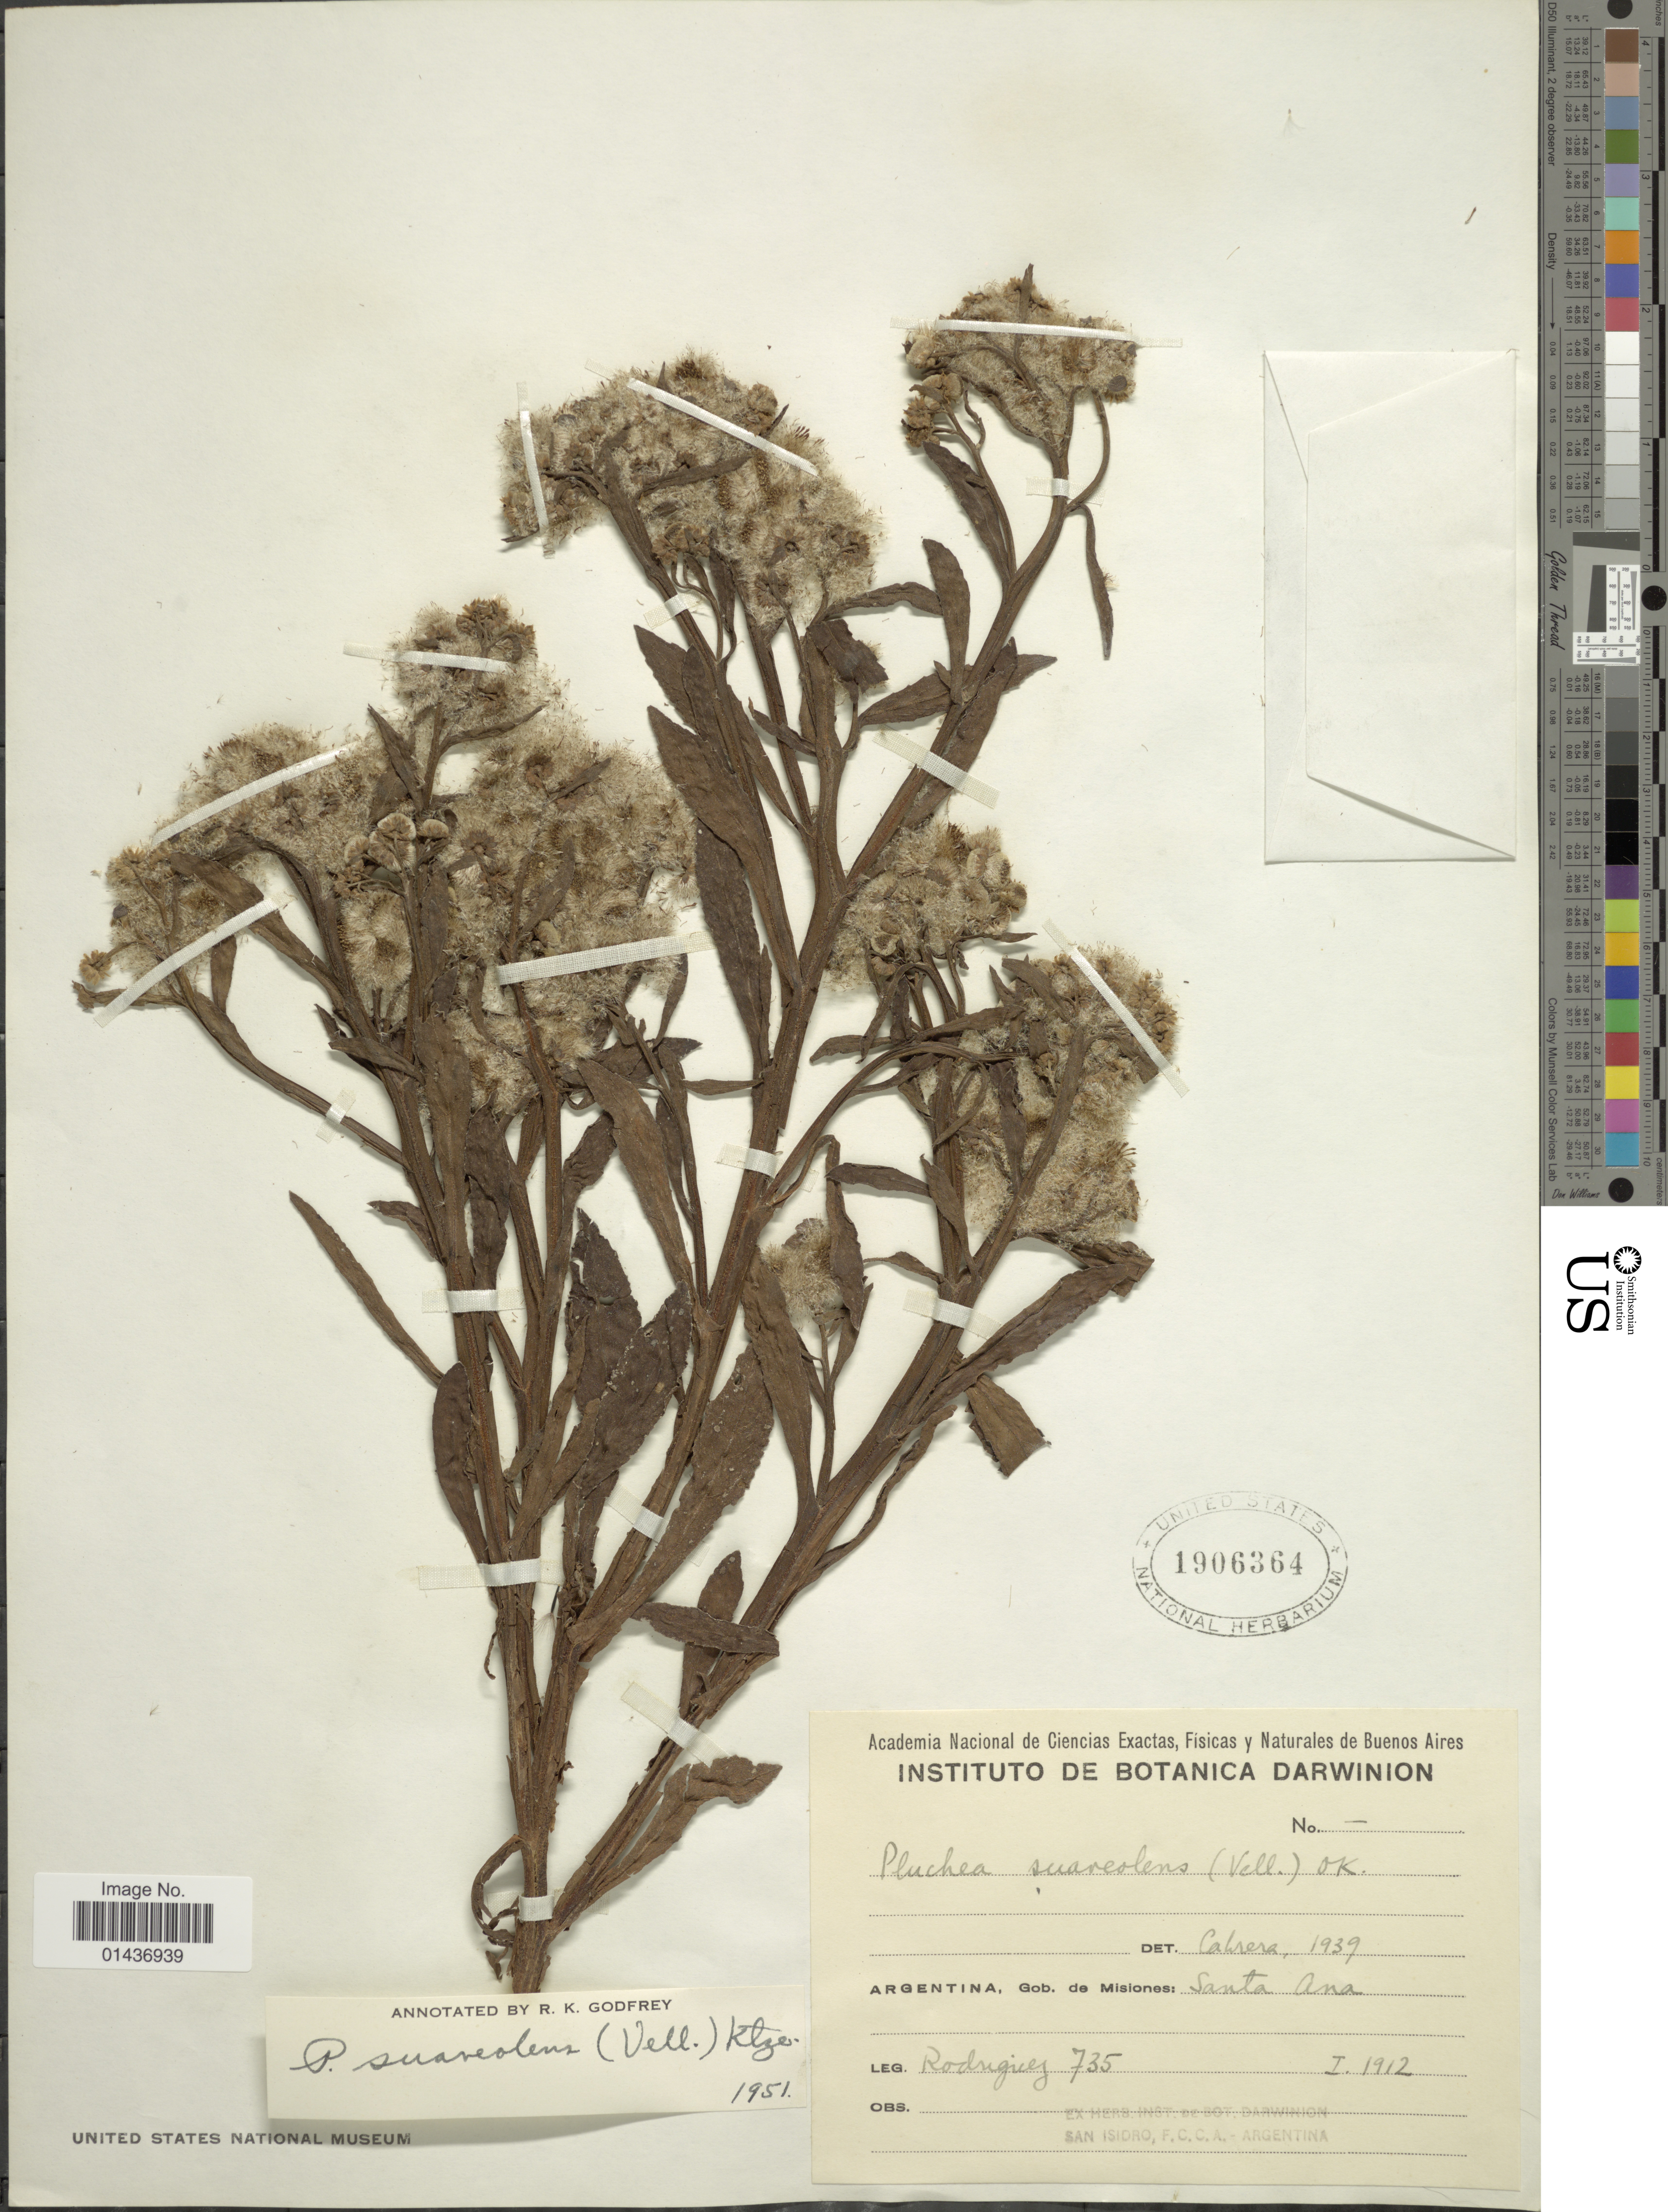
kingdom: Plantae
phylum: Tracheophyta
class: Magnoliopsida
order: Asterales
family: Asteraceae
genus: Pluchea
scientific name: Pluchea suaveolens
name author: (Vell.) Kuntze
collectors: Rodriguez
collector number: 735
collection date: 1912-01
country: Argentina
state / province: Misiones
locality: Argentina, Gob. de Misiones: Santa Ana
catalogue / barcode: US 1906364